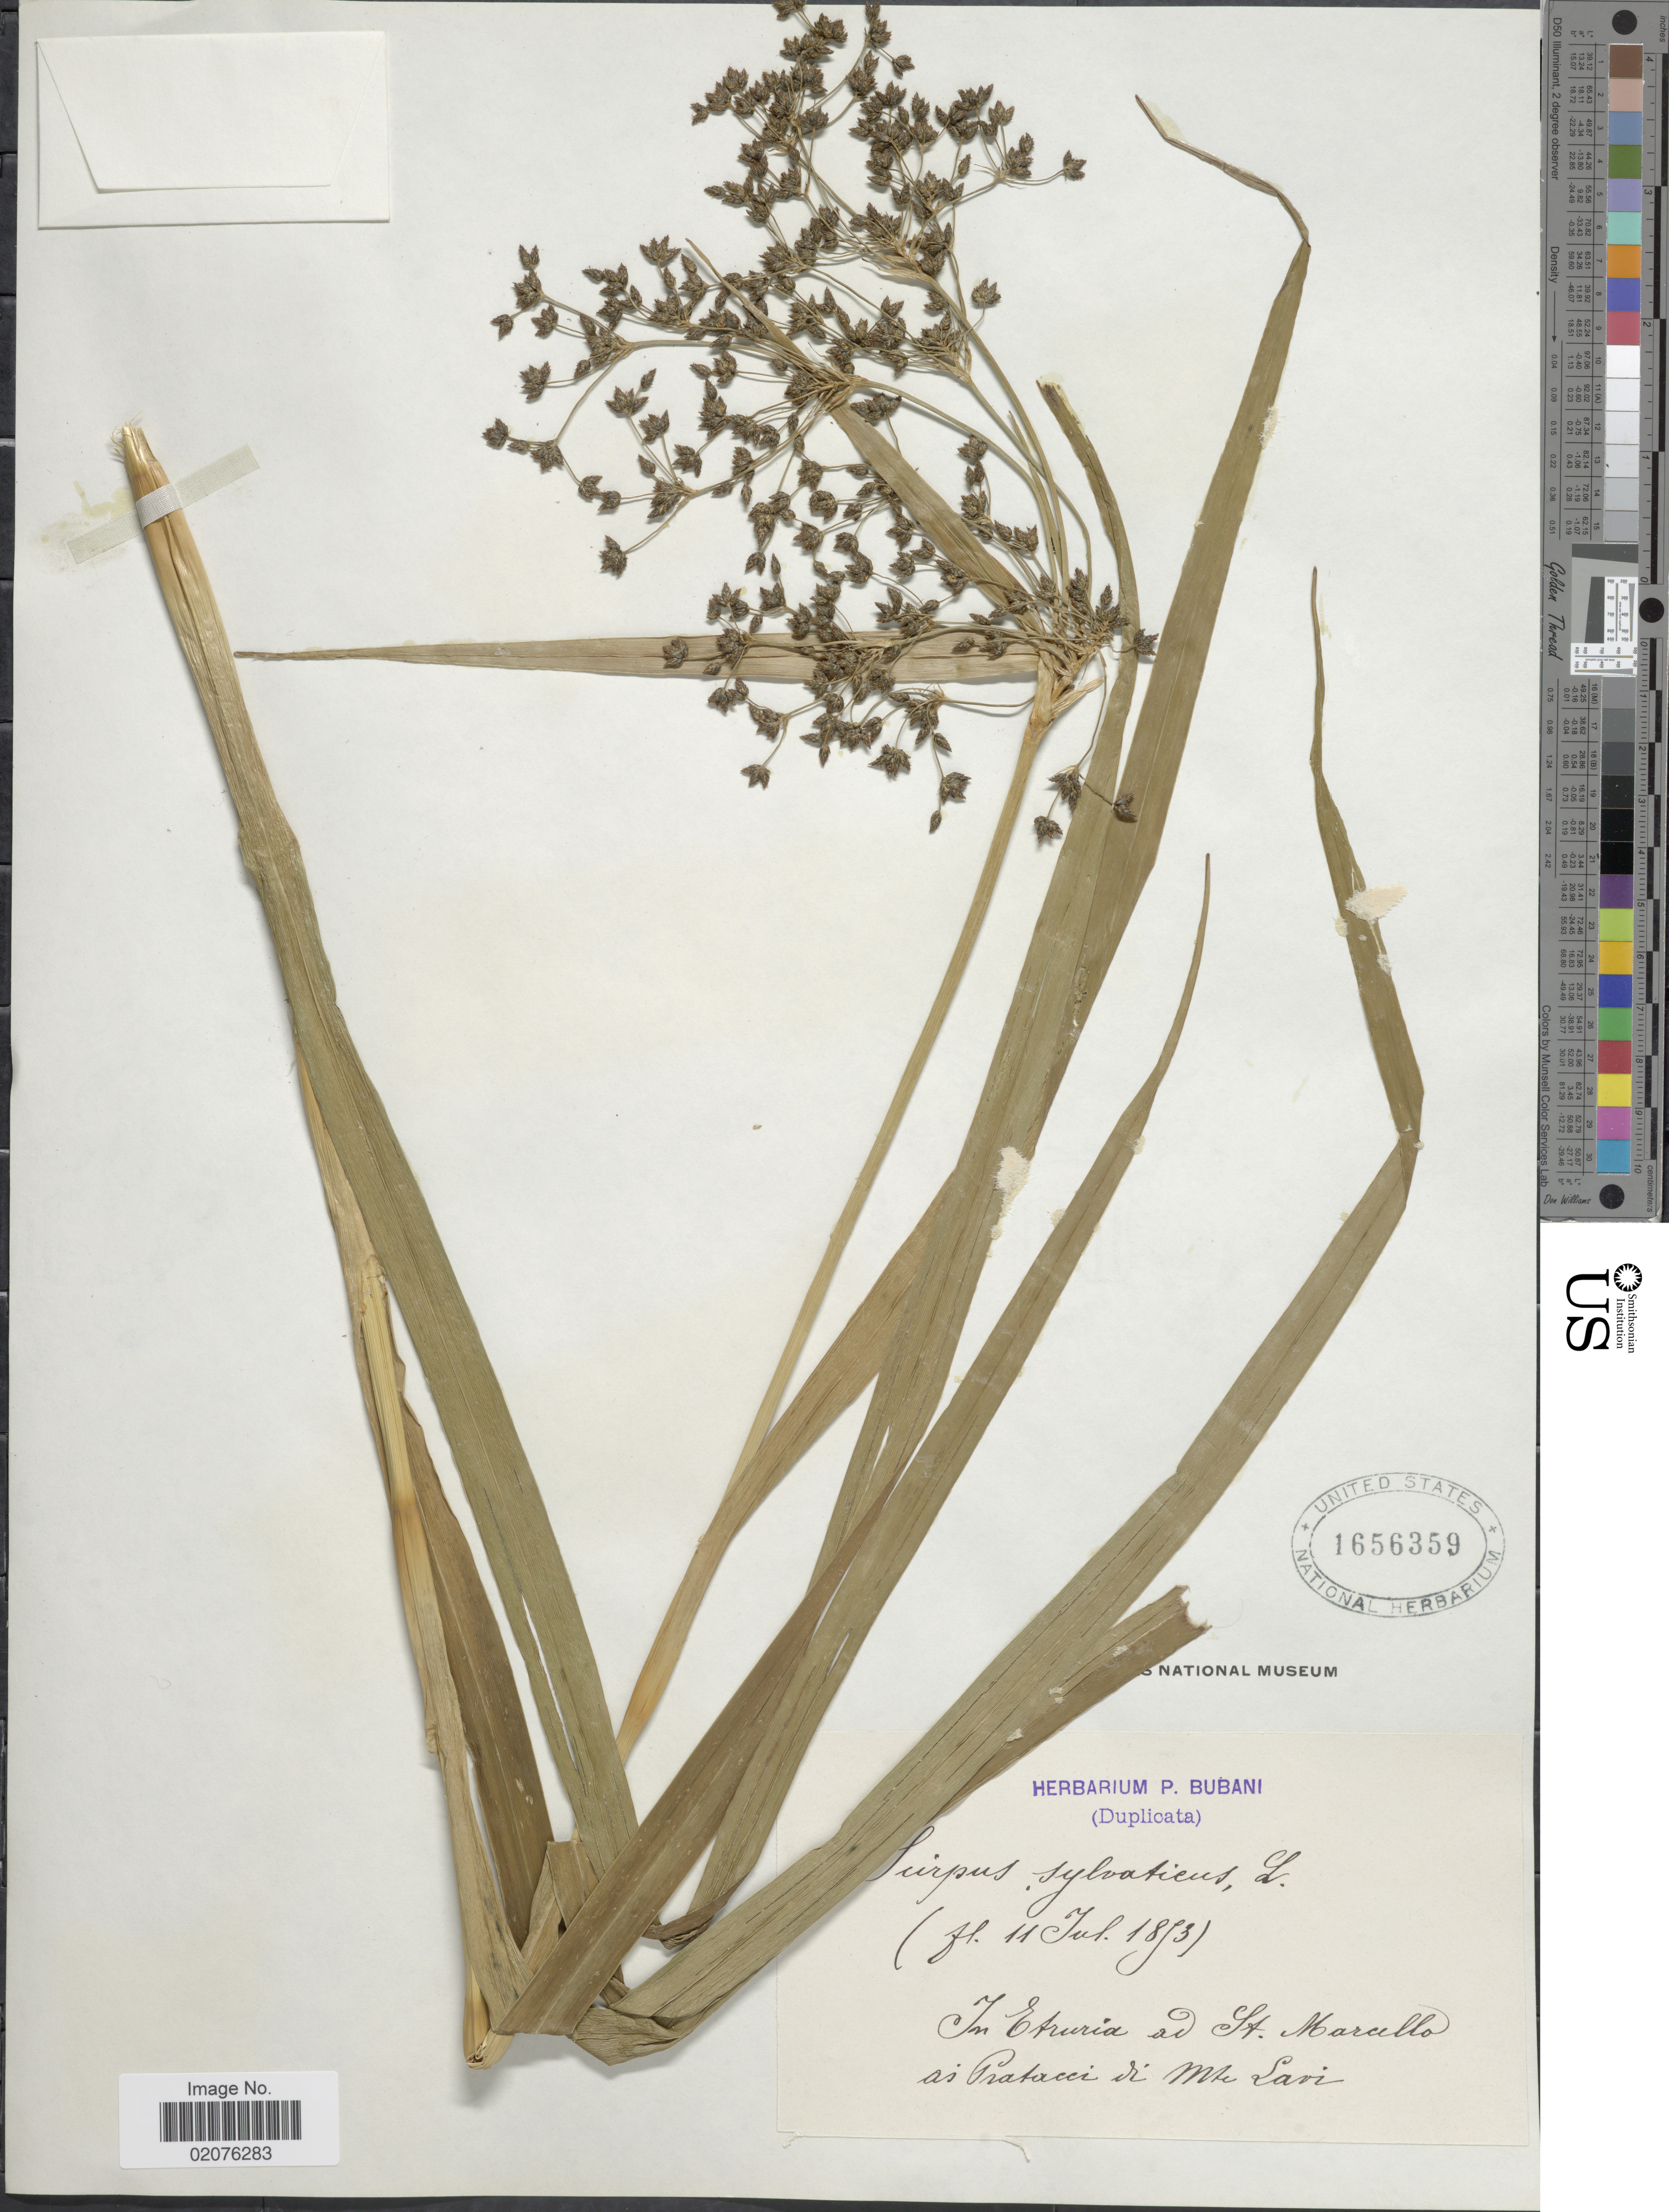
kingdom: Plantae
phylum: Tracheophyta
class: Liliopsida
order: Poales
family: Cyperaceae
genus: Scirpus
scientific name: Scirpus sylvaticus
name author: L.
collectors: ex herb. P. Bubani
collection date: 1873-07-11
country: Italy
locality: In Etruria ad St. Marcello as Pratacci di Mte Savi. [interpreted]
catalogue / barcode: US 1656359